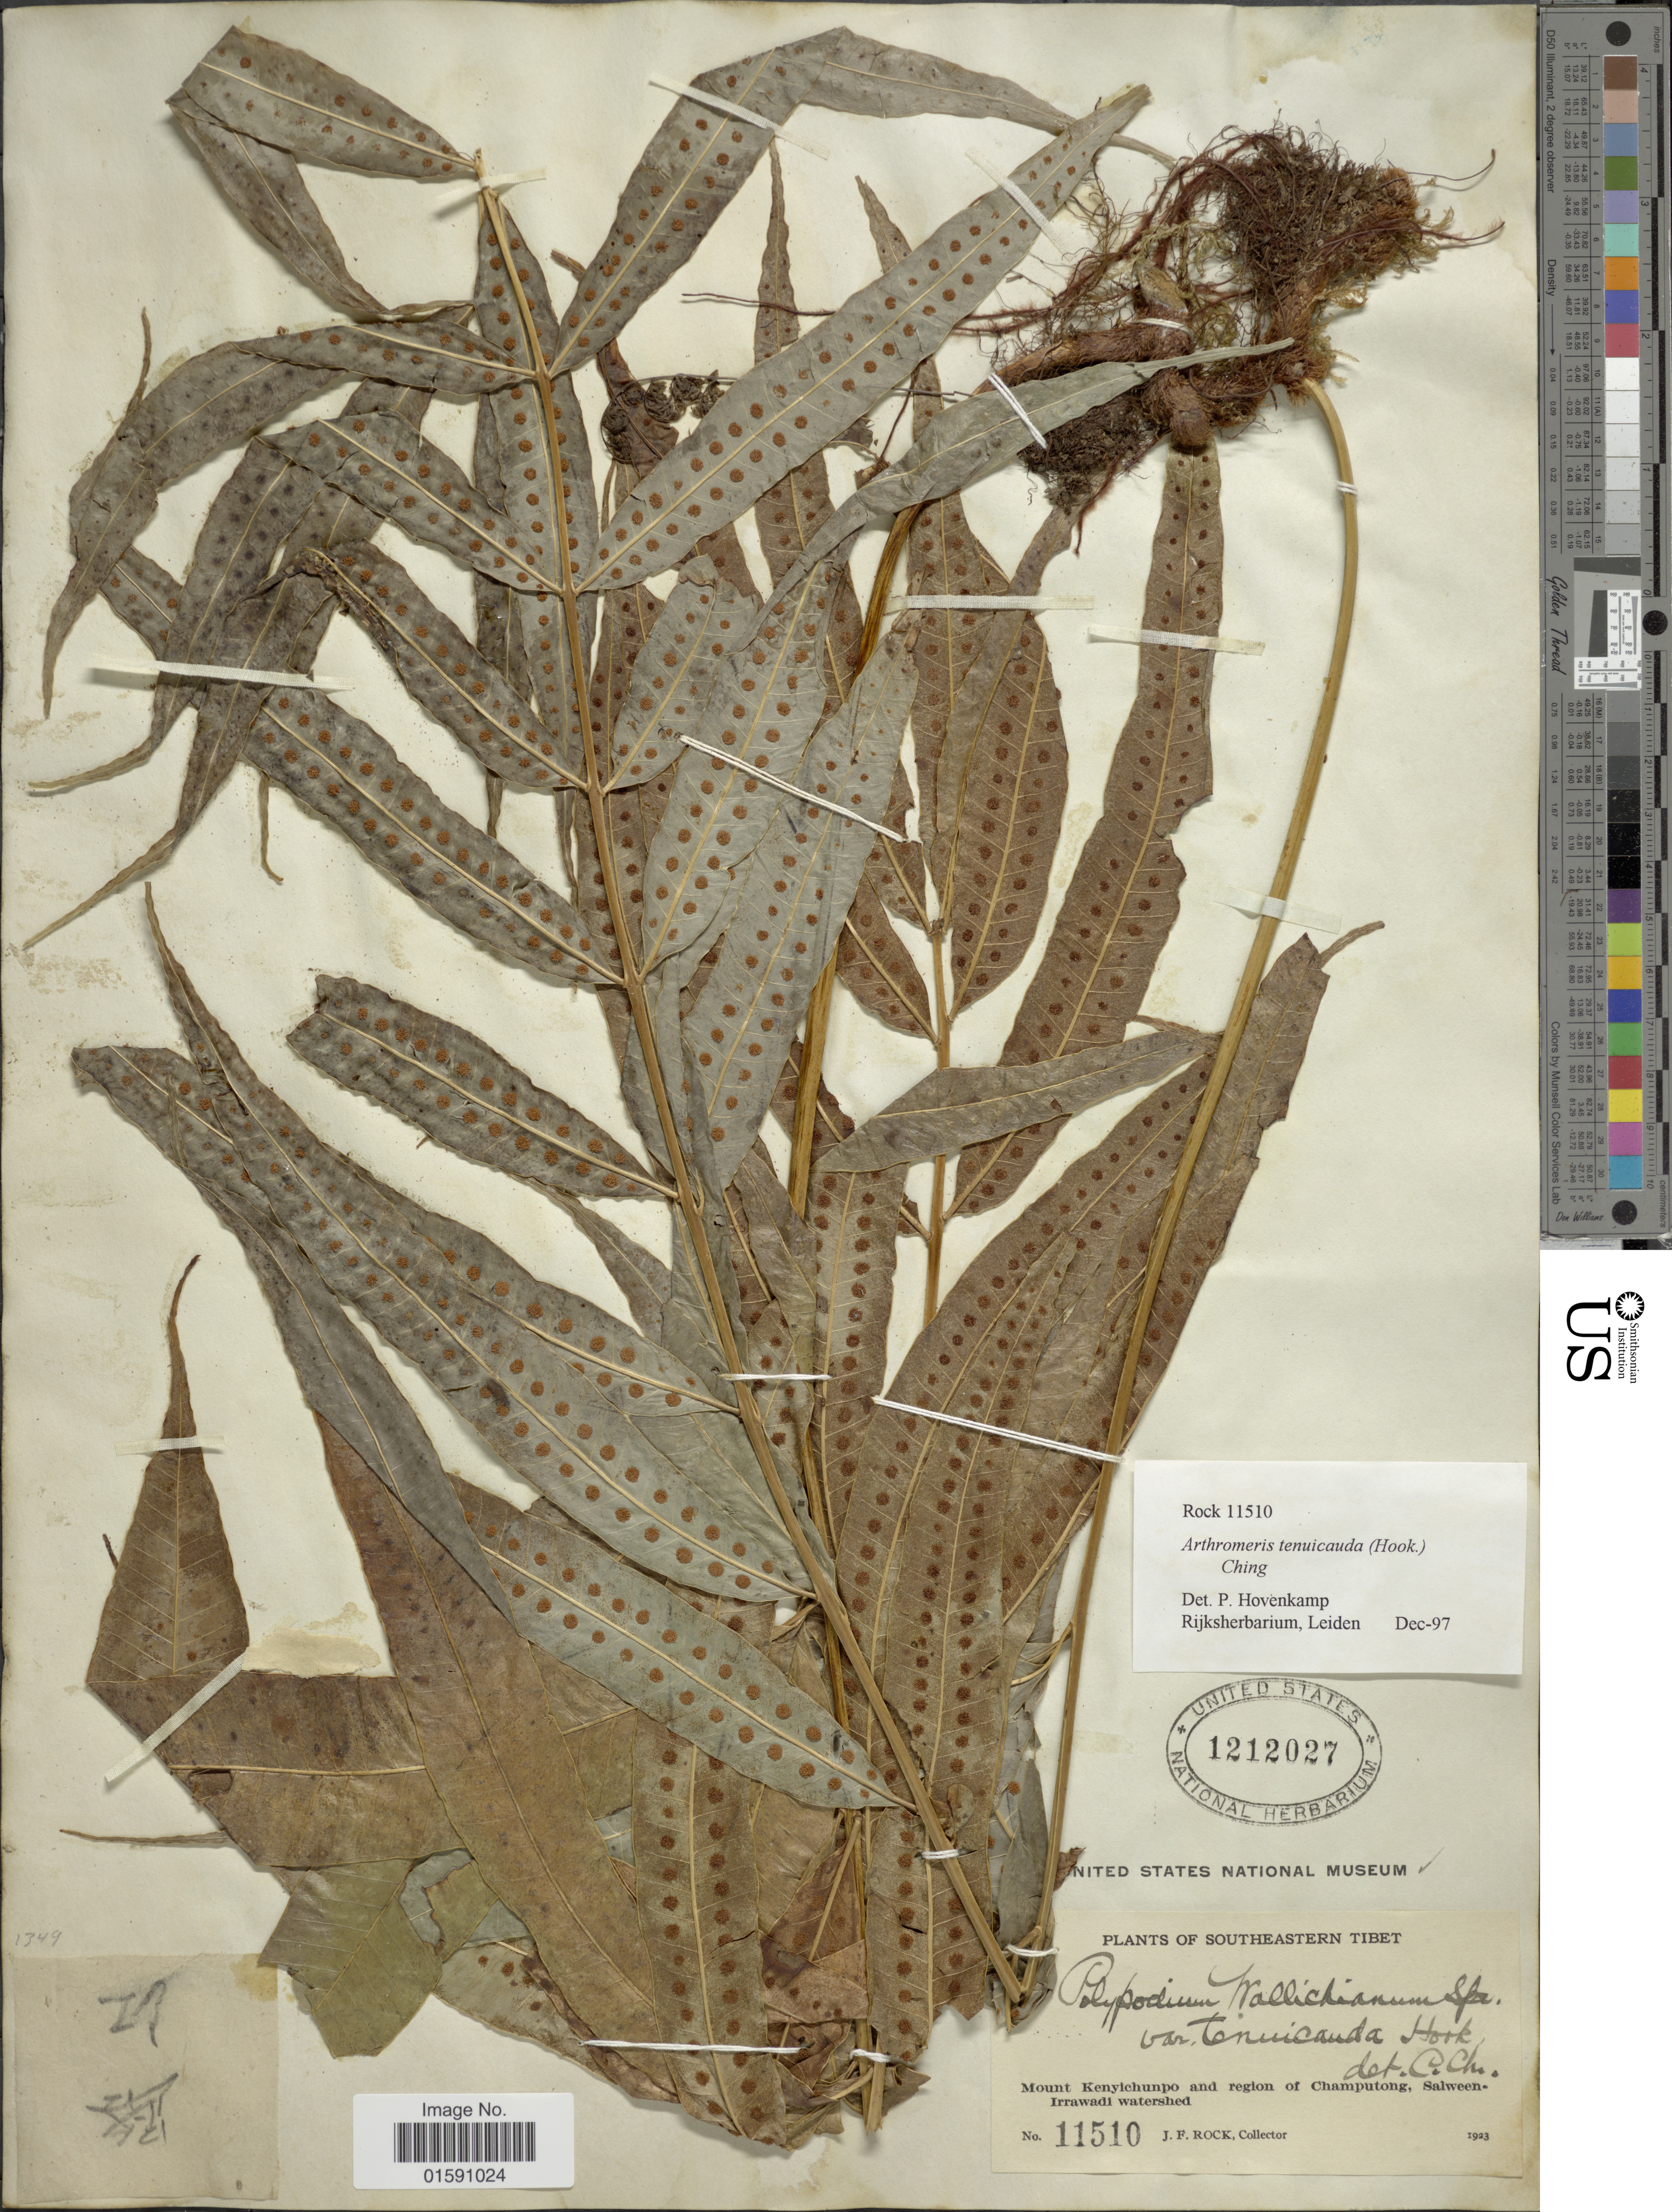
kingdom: Plantae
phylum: Tracheophyta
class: Polypodiopsida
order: Polypodiales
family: Polypodiaceae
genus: Arthromeris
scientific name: Arthromeris tenuicauda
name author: (Hook.) Ching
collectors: J. Rock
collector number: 11510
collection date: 1923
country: China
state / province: Xizang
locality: Southeastern Tibet. Mount Kenyichunpo and region of Champuting, Salween Irrawadi watershed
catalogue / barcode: US 1212027